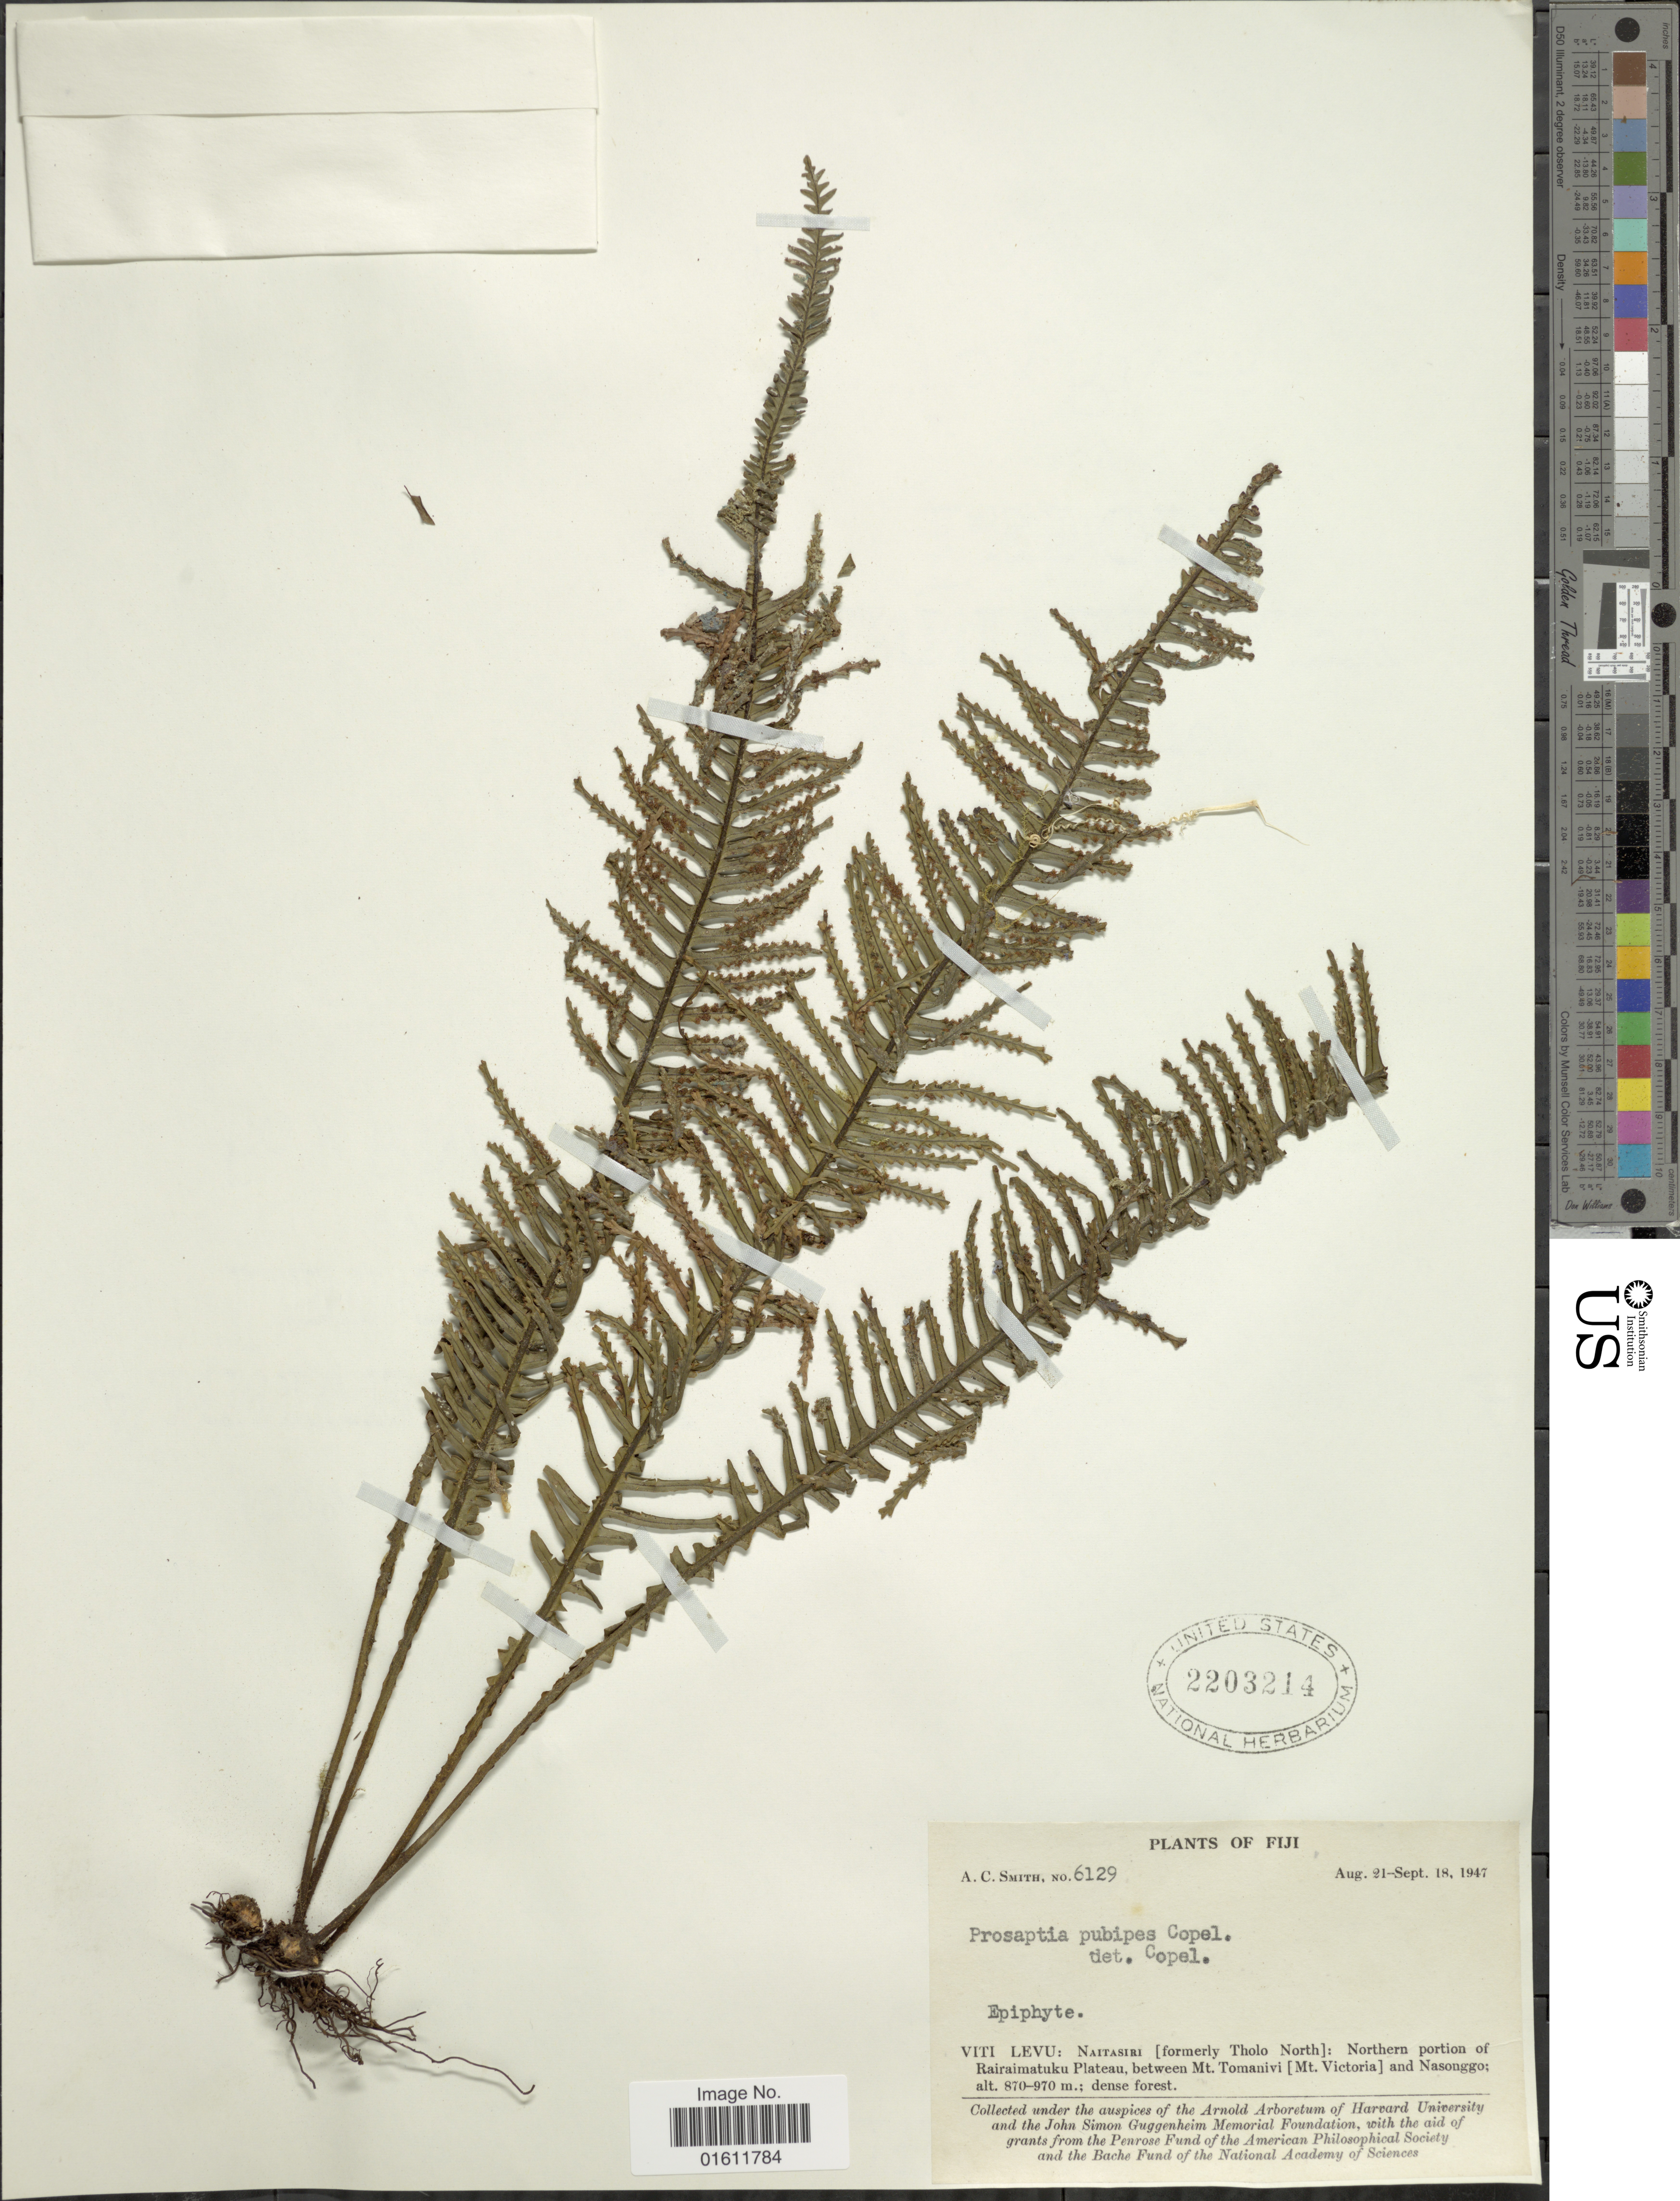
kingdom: Plantae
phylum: Tracheophyta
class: Polypodiopsida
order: Polypodiales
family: Polypodiaceae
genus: Prosaptia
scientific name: Prosaptia pubipes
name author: Copel.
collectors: A. C. Smith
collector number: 6129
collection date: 1947-08-21/1947-09-18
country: Fiji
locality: Viti Levu: Naitasiri (formerly Tholo North): Northern portion of Rairaimatuku Plateau, between Mt. Tomanivi (Mt. Victoria) and Nasonggo.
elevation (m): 870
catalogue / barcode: US 2203214